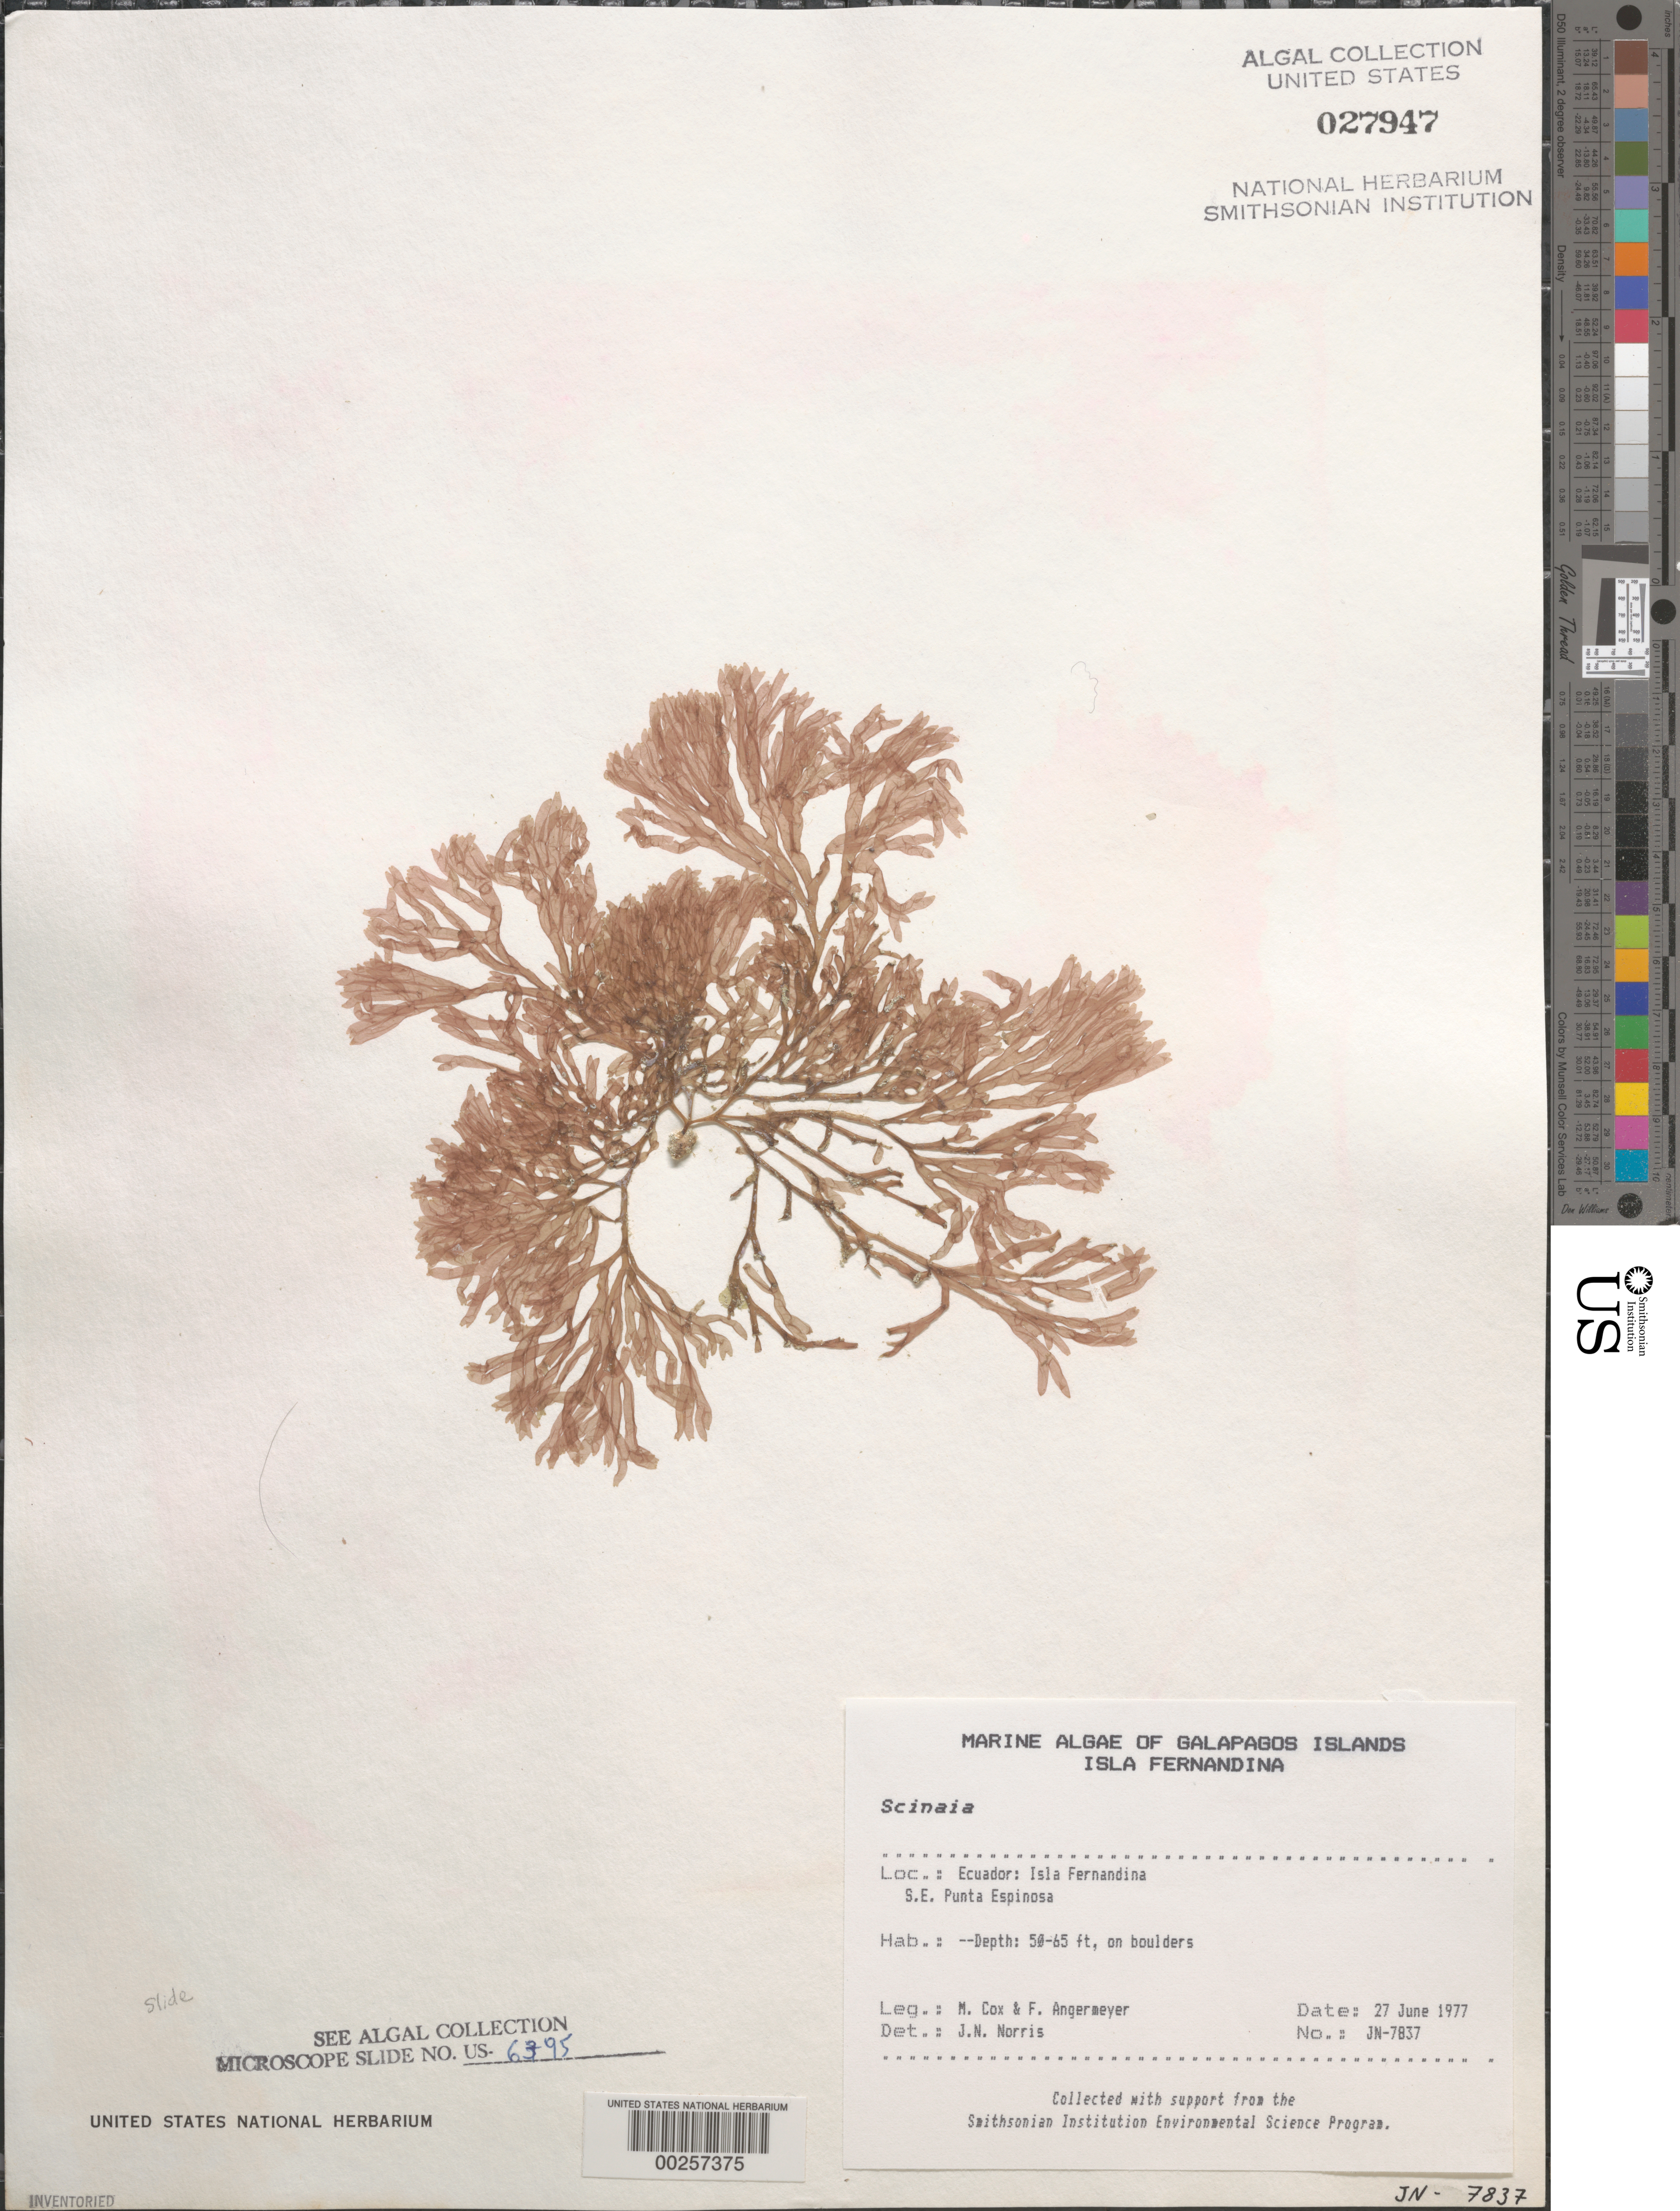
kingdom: Plantae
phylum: Rhodophyta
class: Florideophyceae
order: Nemaliales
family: Scinaiaceae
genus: Scinaia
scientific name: Scinaia sp.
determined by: Norris, James N.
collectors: M. Cox & F. Angermeyer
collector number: Jn-7837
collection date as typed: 27 Jun 1977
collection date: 1977-06-27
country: Ecuador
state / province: Colón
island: Fernandina [Narborough]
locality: Punta Espinosa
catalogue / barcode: US 27947